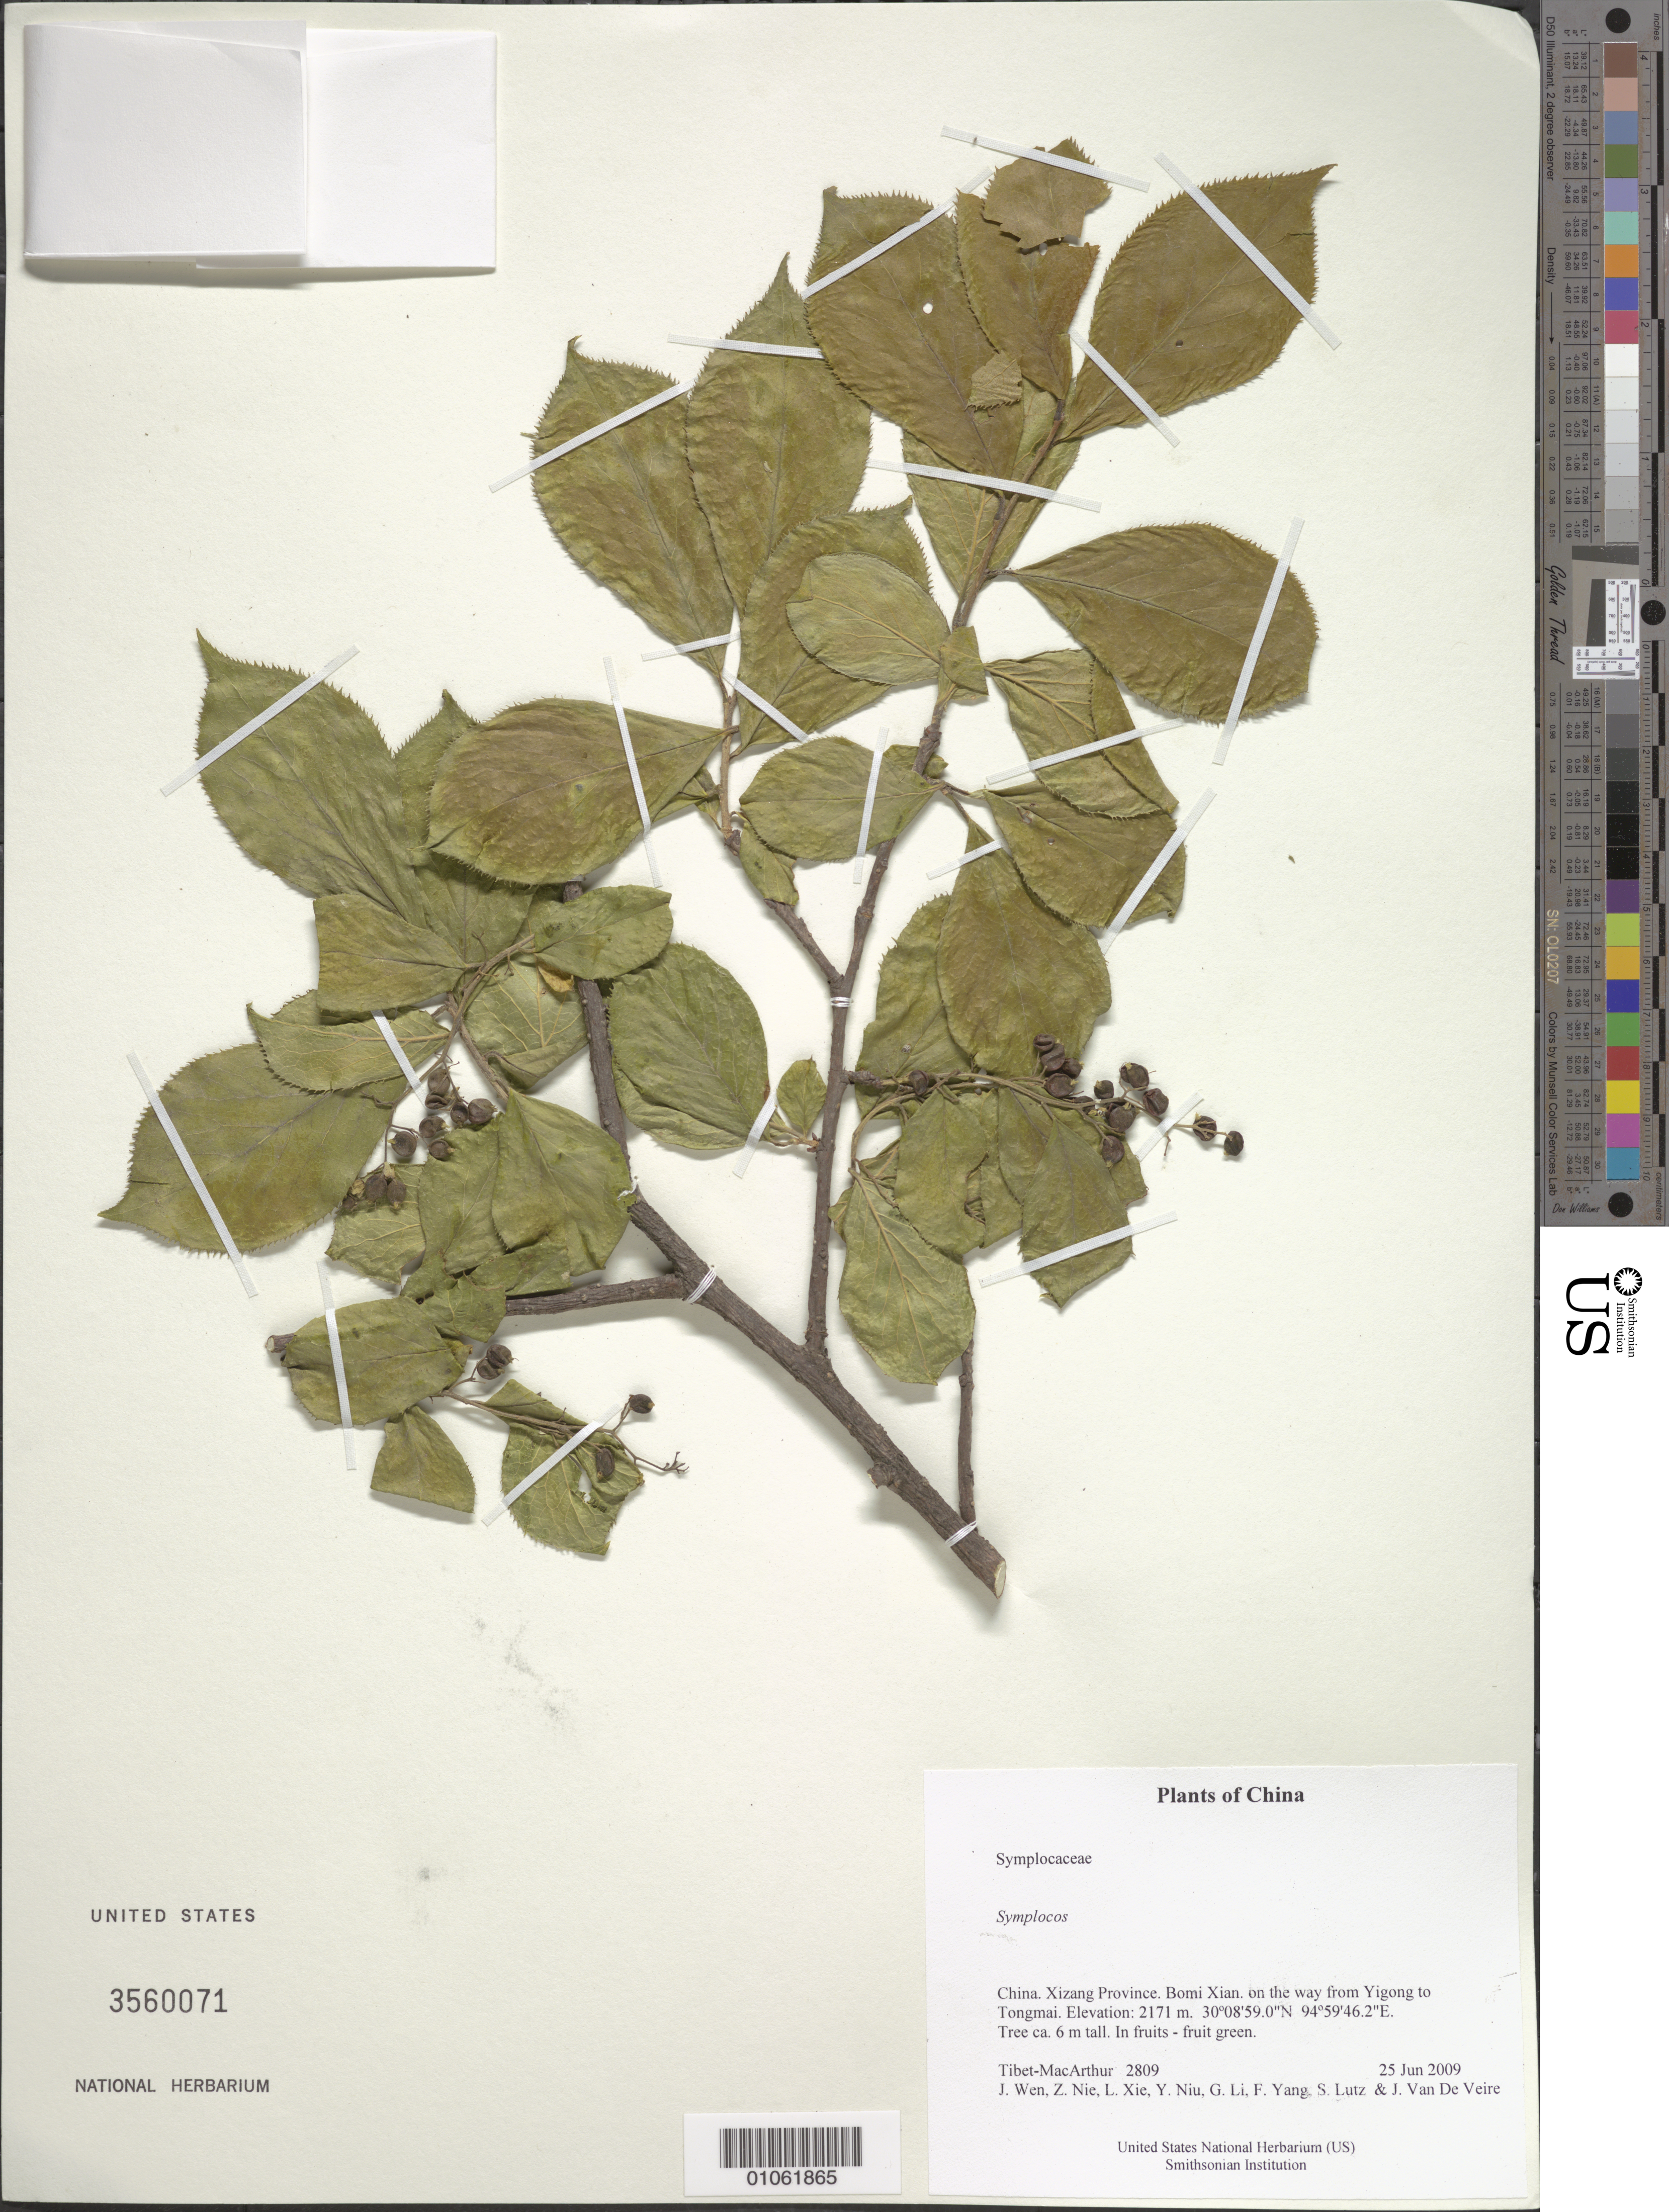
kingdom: Plantae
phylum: Tracheophyta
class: Magnoliopsida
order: Ericales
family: Symplocaceae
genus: Symplocos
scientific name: Symplocos sp.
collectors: Tibet-MacArthur, J. Wen, Z. Nie, L. Xie, Y. Niu, G. Li, F. Yang, S. Lutz & J. Van De Veire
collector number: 2809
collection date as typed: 25 Jun 2009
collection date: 2009-06-25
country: China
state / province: Xizang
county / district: Bomi Xian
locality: on the way from Yigong to Tongmai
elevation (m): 2171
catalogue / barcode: US 3560071